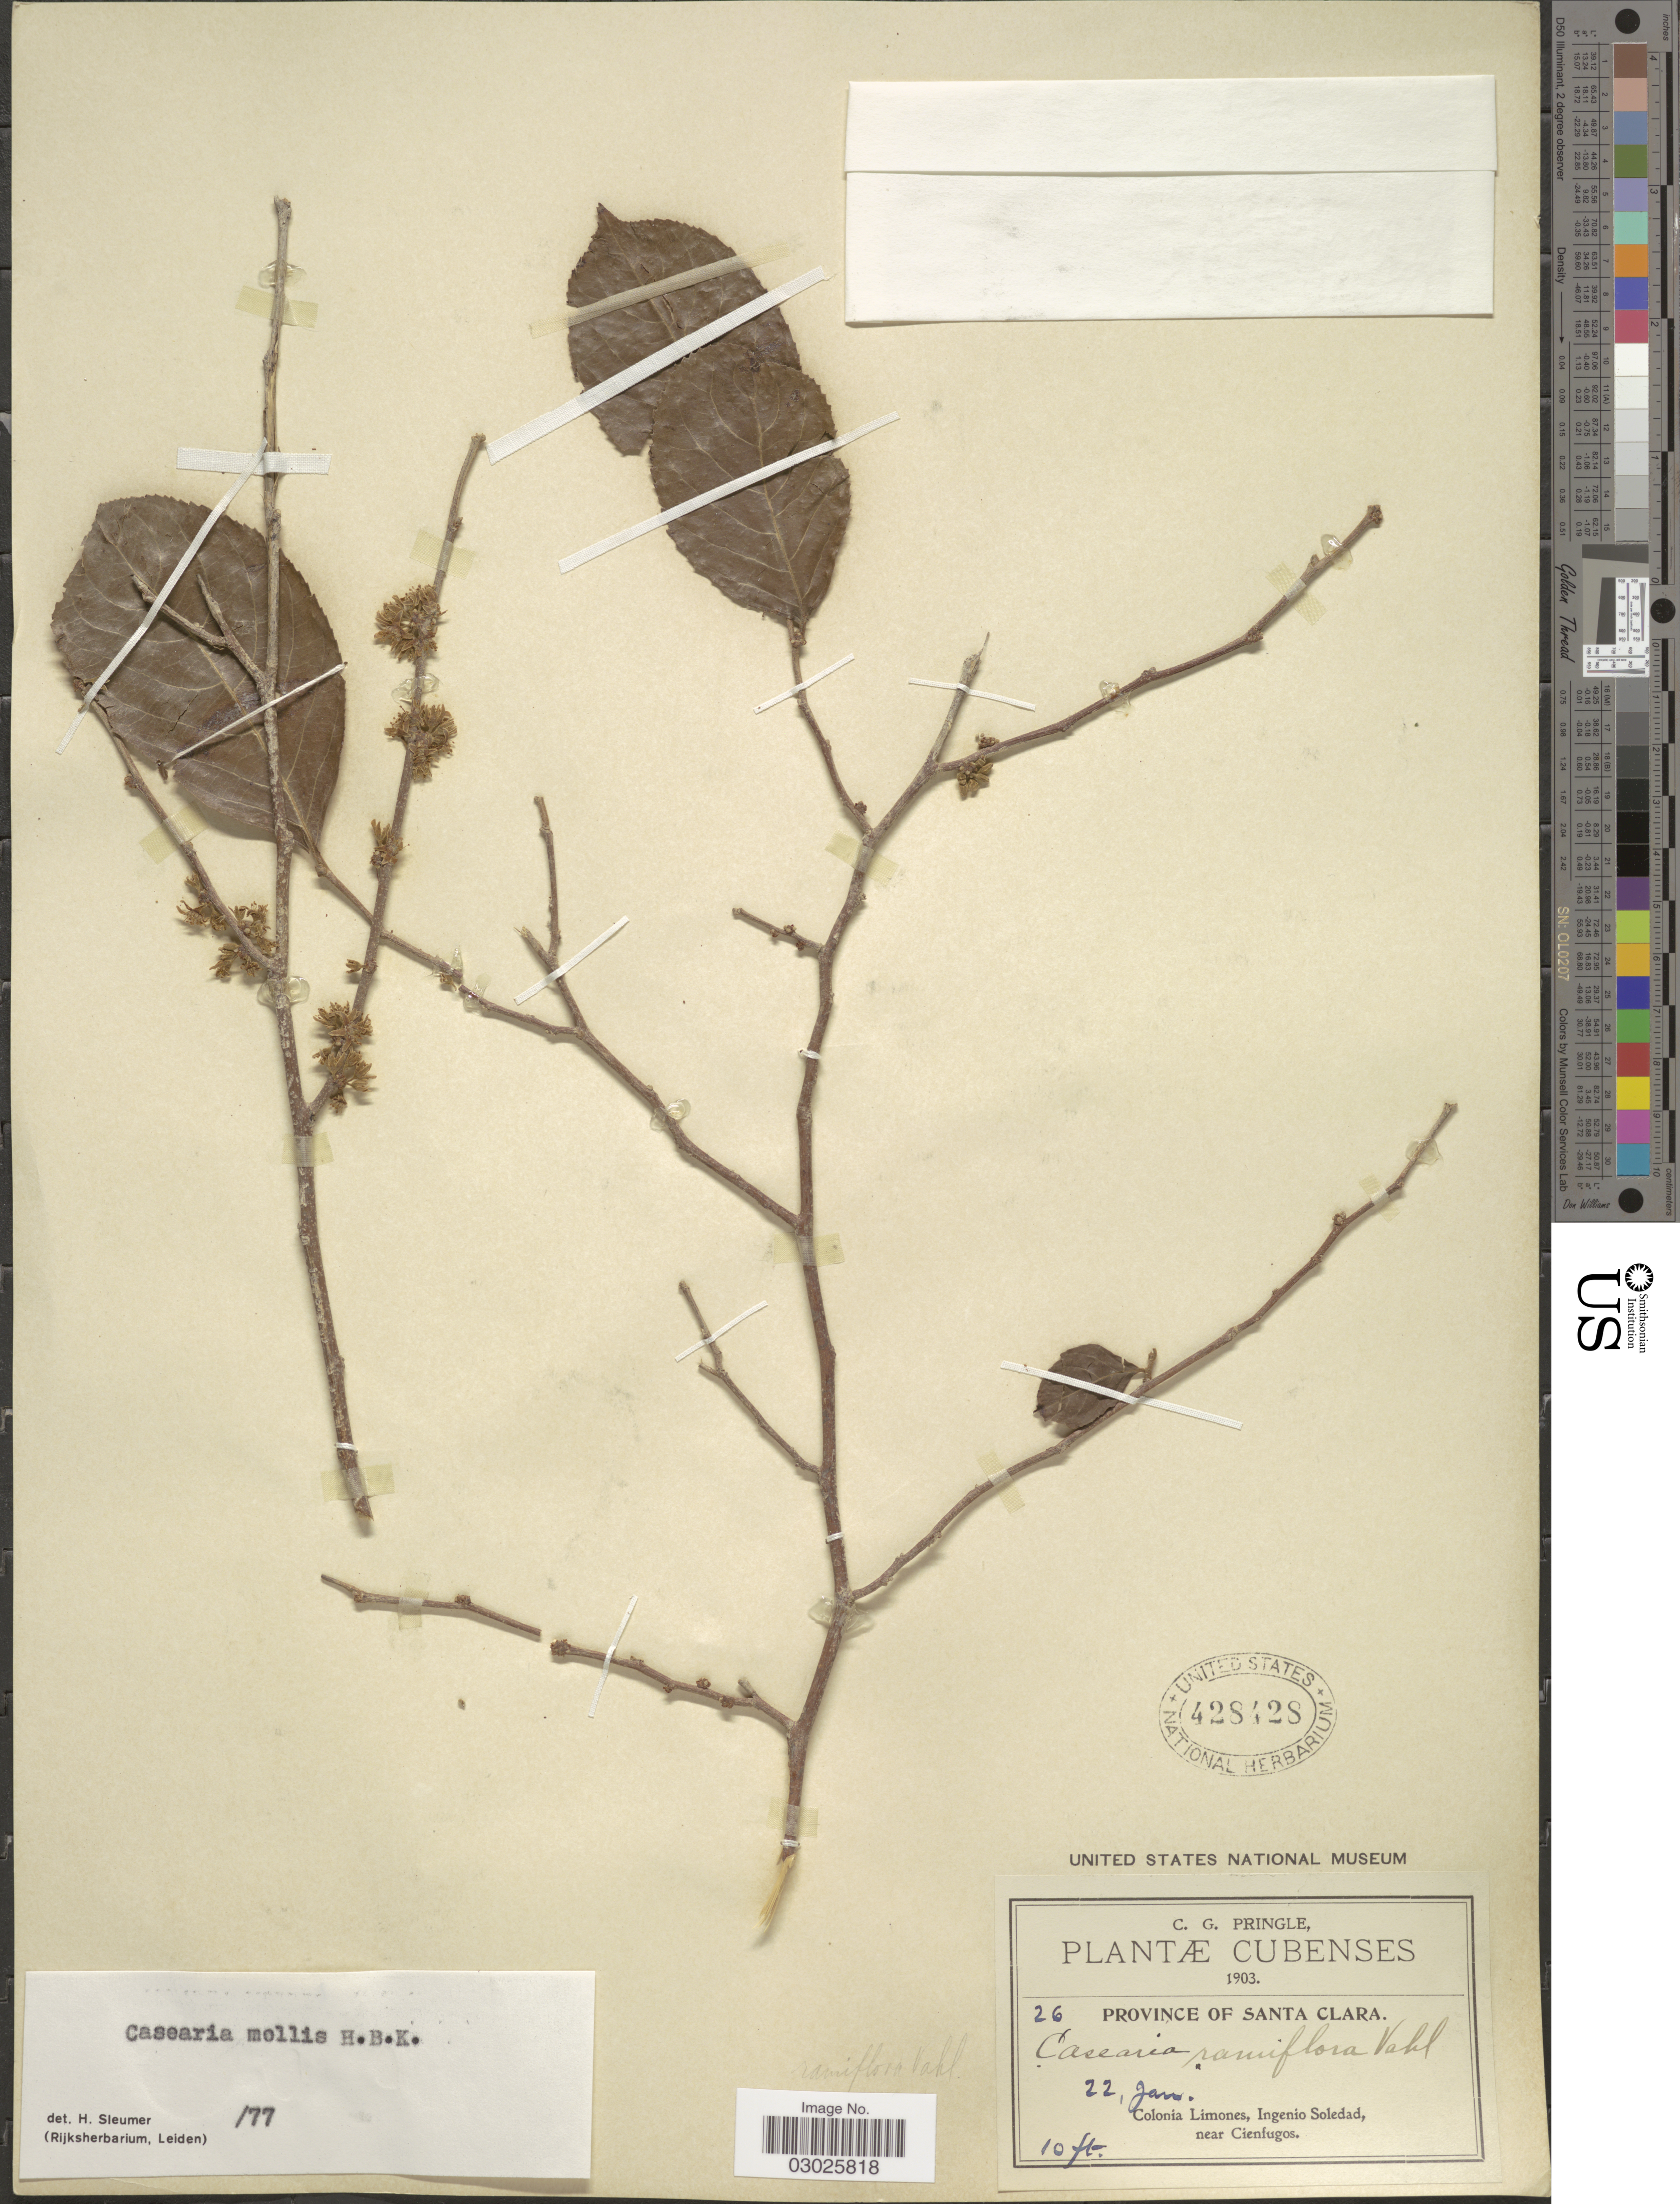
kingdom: Plantae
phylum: Tracheophyta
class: Magnoliopsida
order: Malpighiales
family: Salicaceae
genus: Casearia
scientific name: Casearia mollis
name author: Kunth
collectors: C. G. Pringle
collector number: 26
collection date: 1903-01-22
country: Cuba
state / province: Las Villas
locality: Province of Santa Clara. Colonia Limones, Ingenio Soledad, near Cienfugos.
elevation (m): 3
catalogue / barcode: US 428428